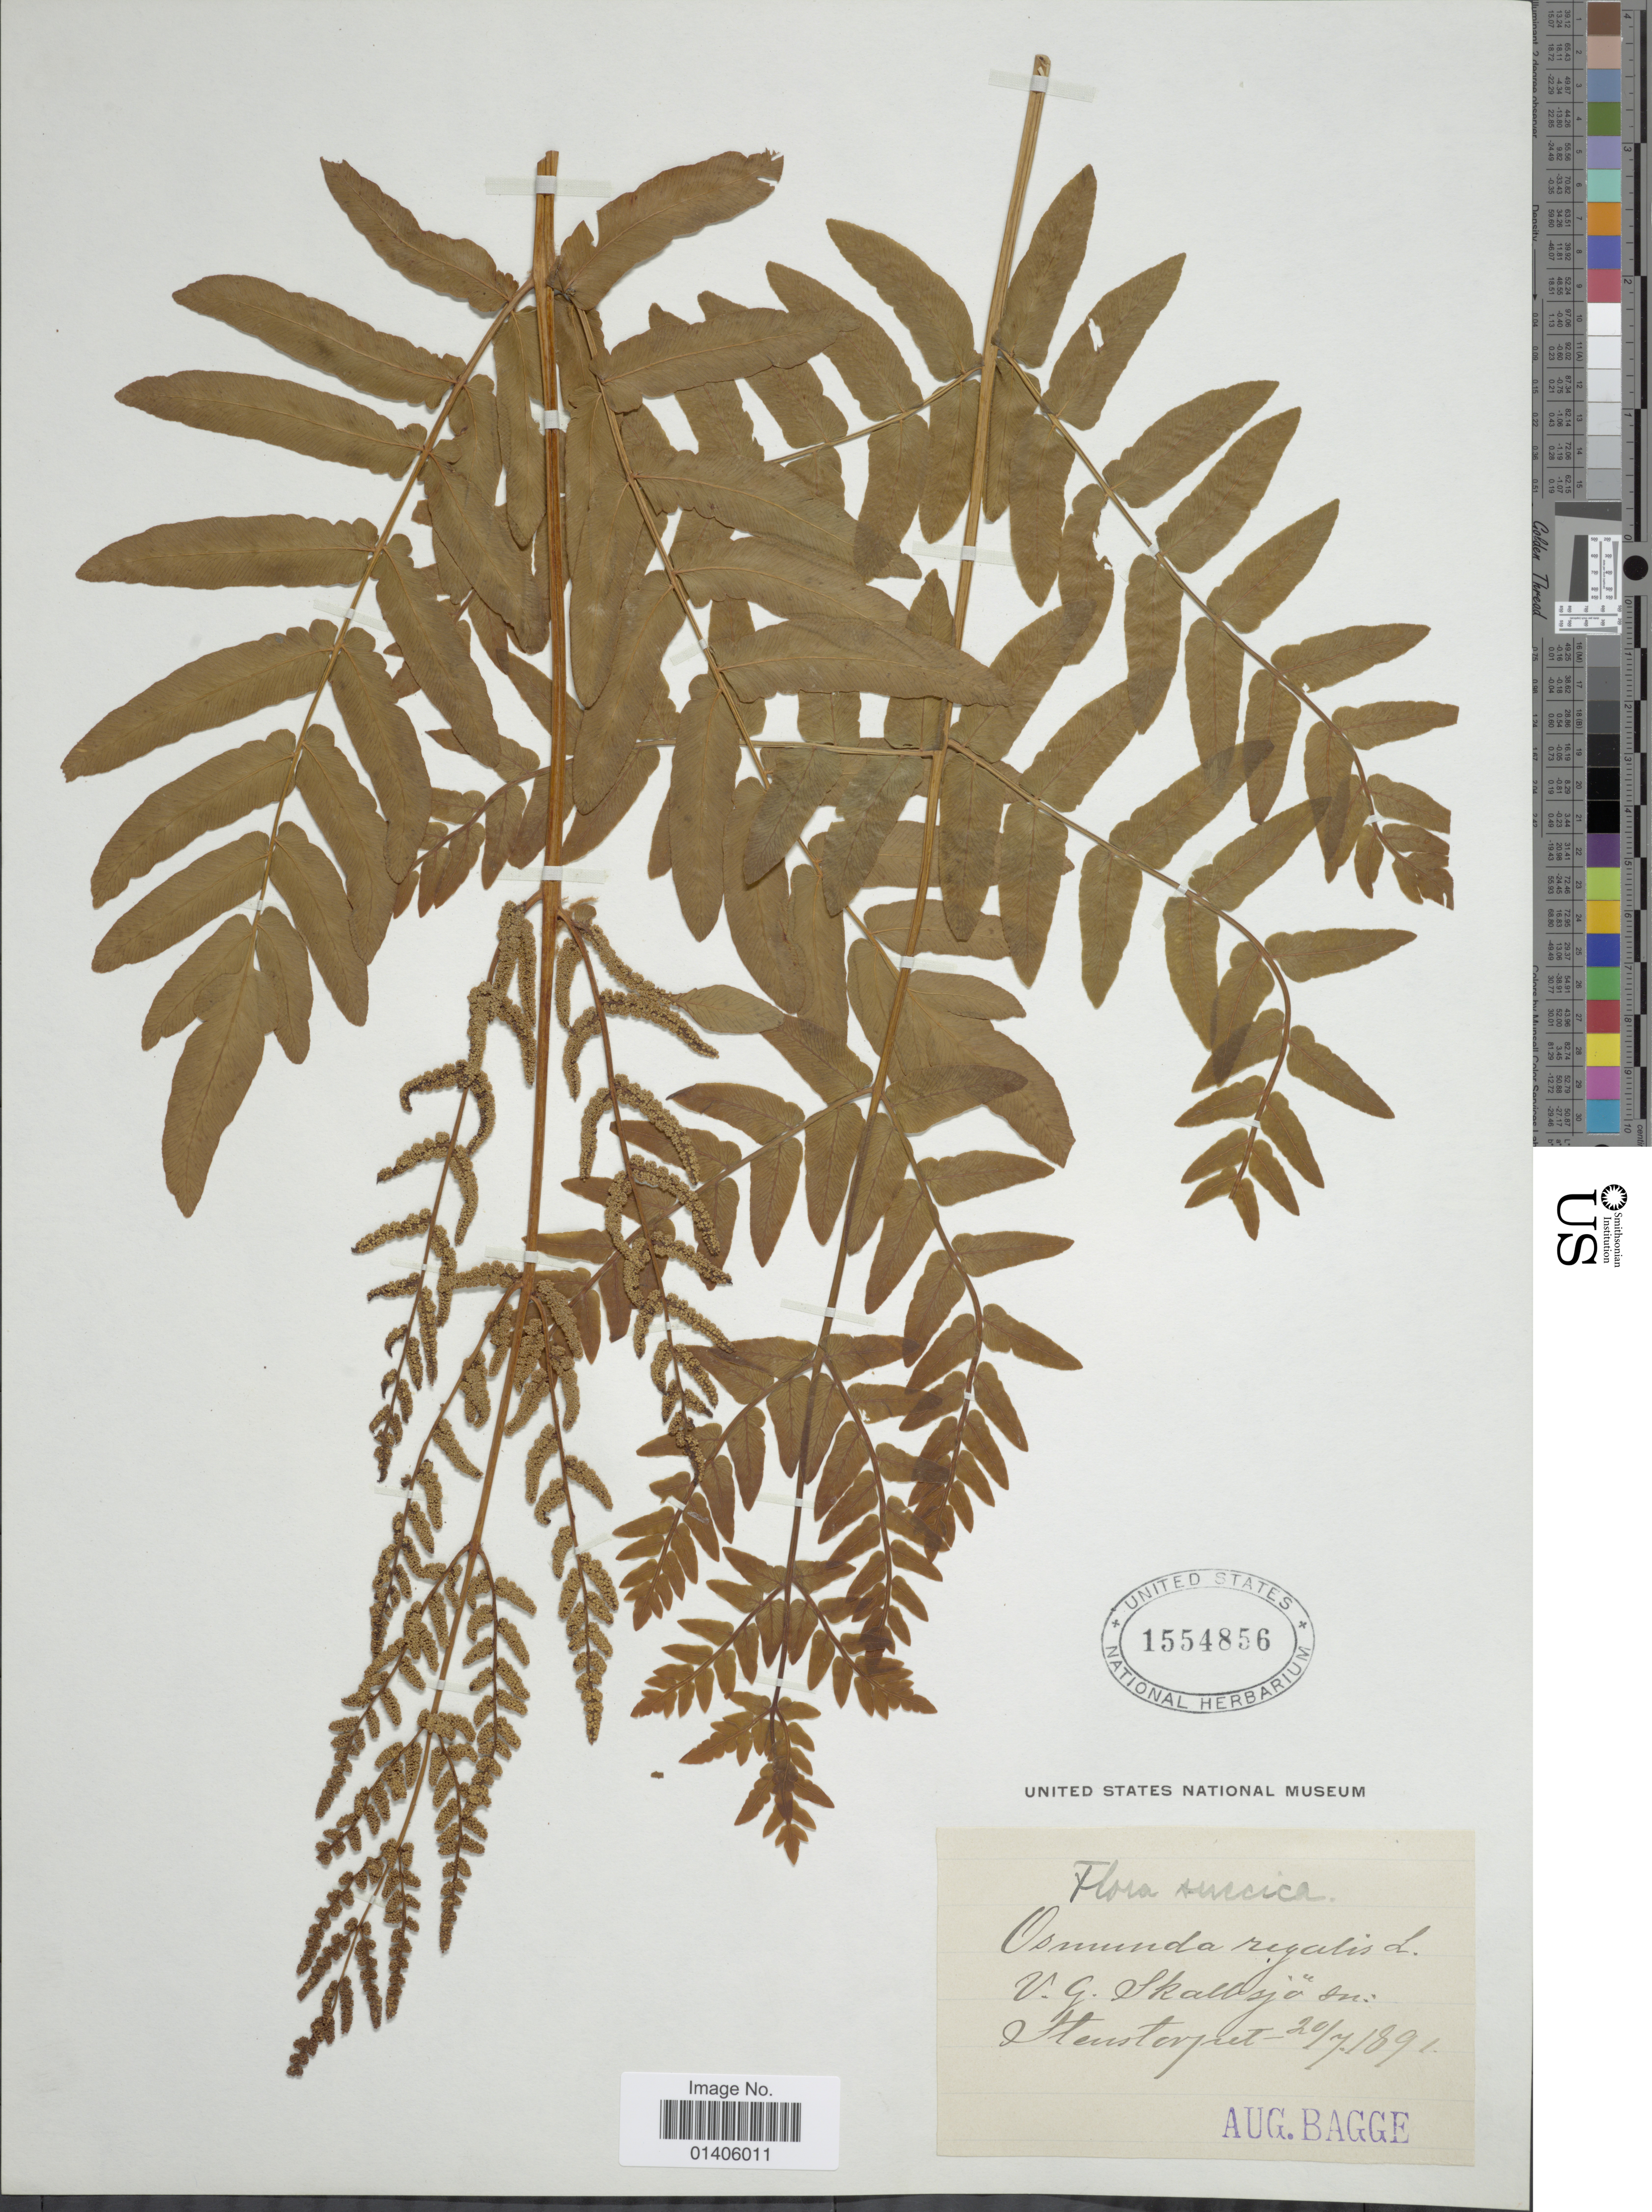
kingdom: Plantae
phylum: Tracheophyta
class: Polypodiopsida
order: Osmundales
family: Osmundaceae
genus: Osmunda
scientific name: Osmunda regalis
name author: L.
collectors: A. Bagge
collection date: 1891-07-20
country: Sweden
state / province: Västra Götaland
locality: Skallsjö sn, Stenstorpet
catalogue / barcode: US 1554856